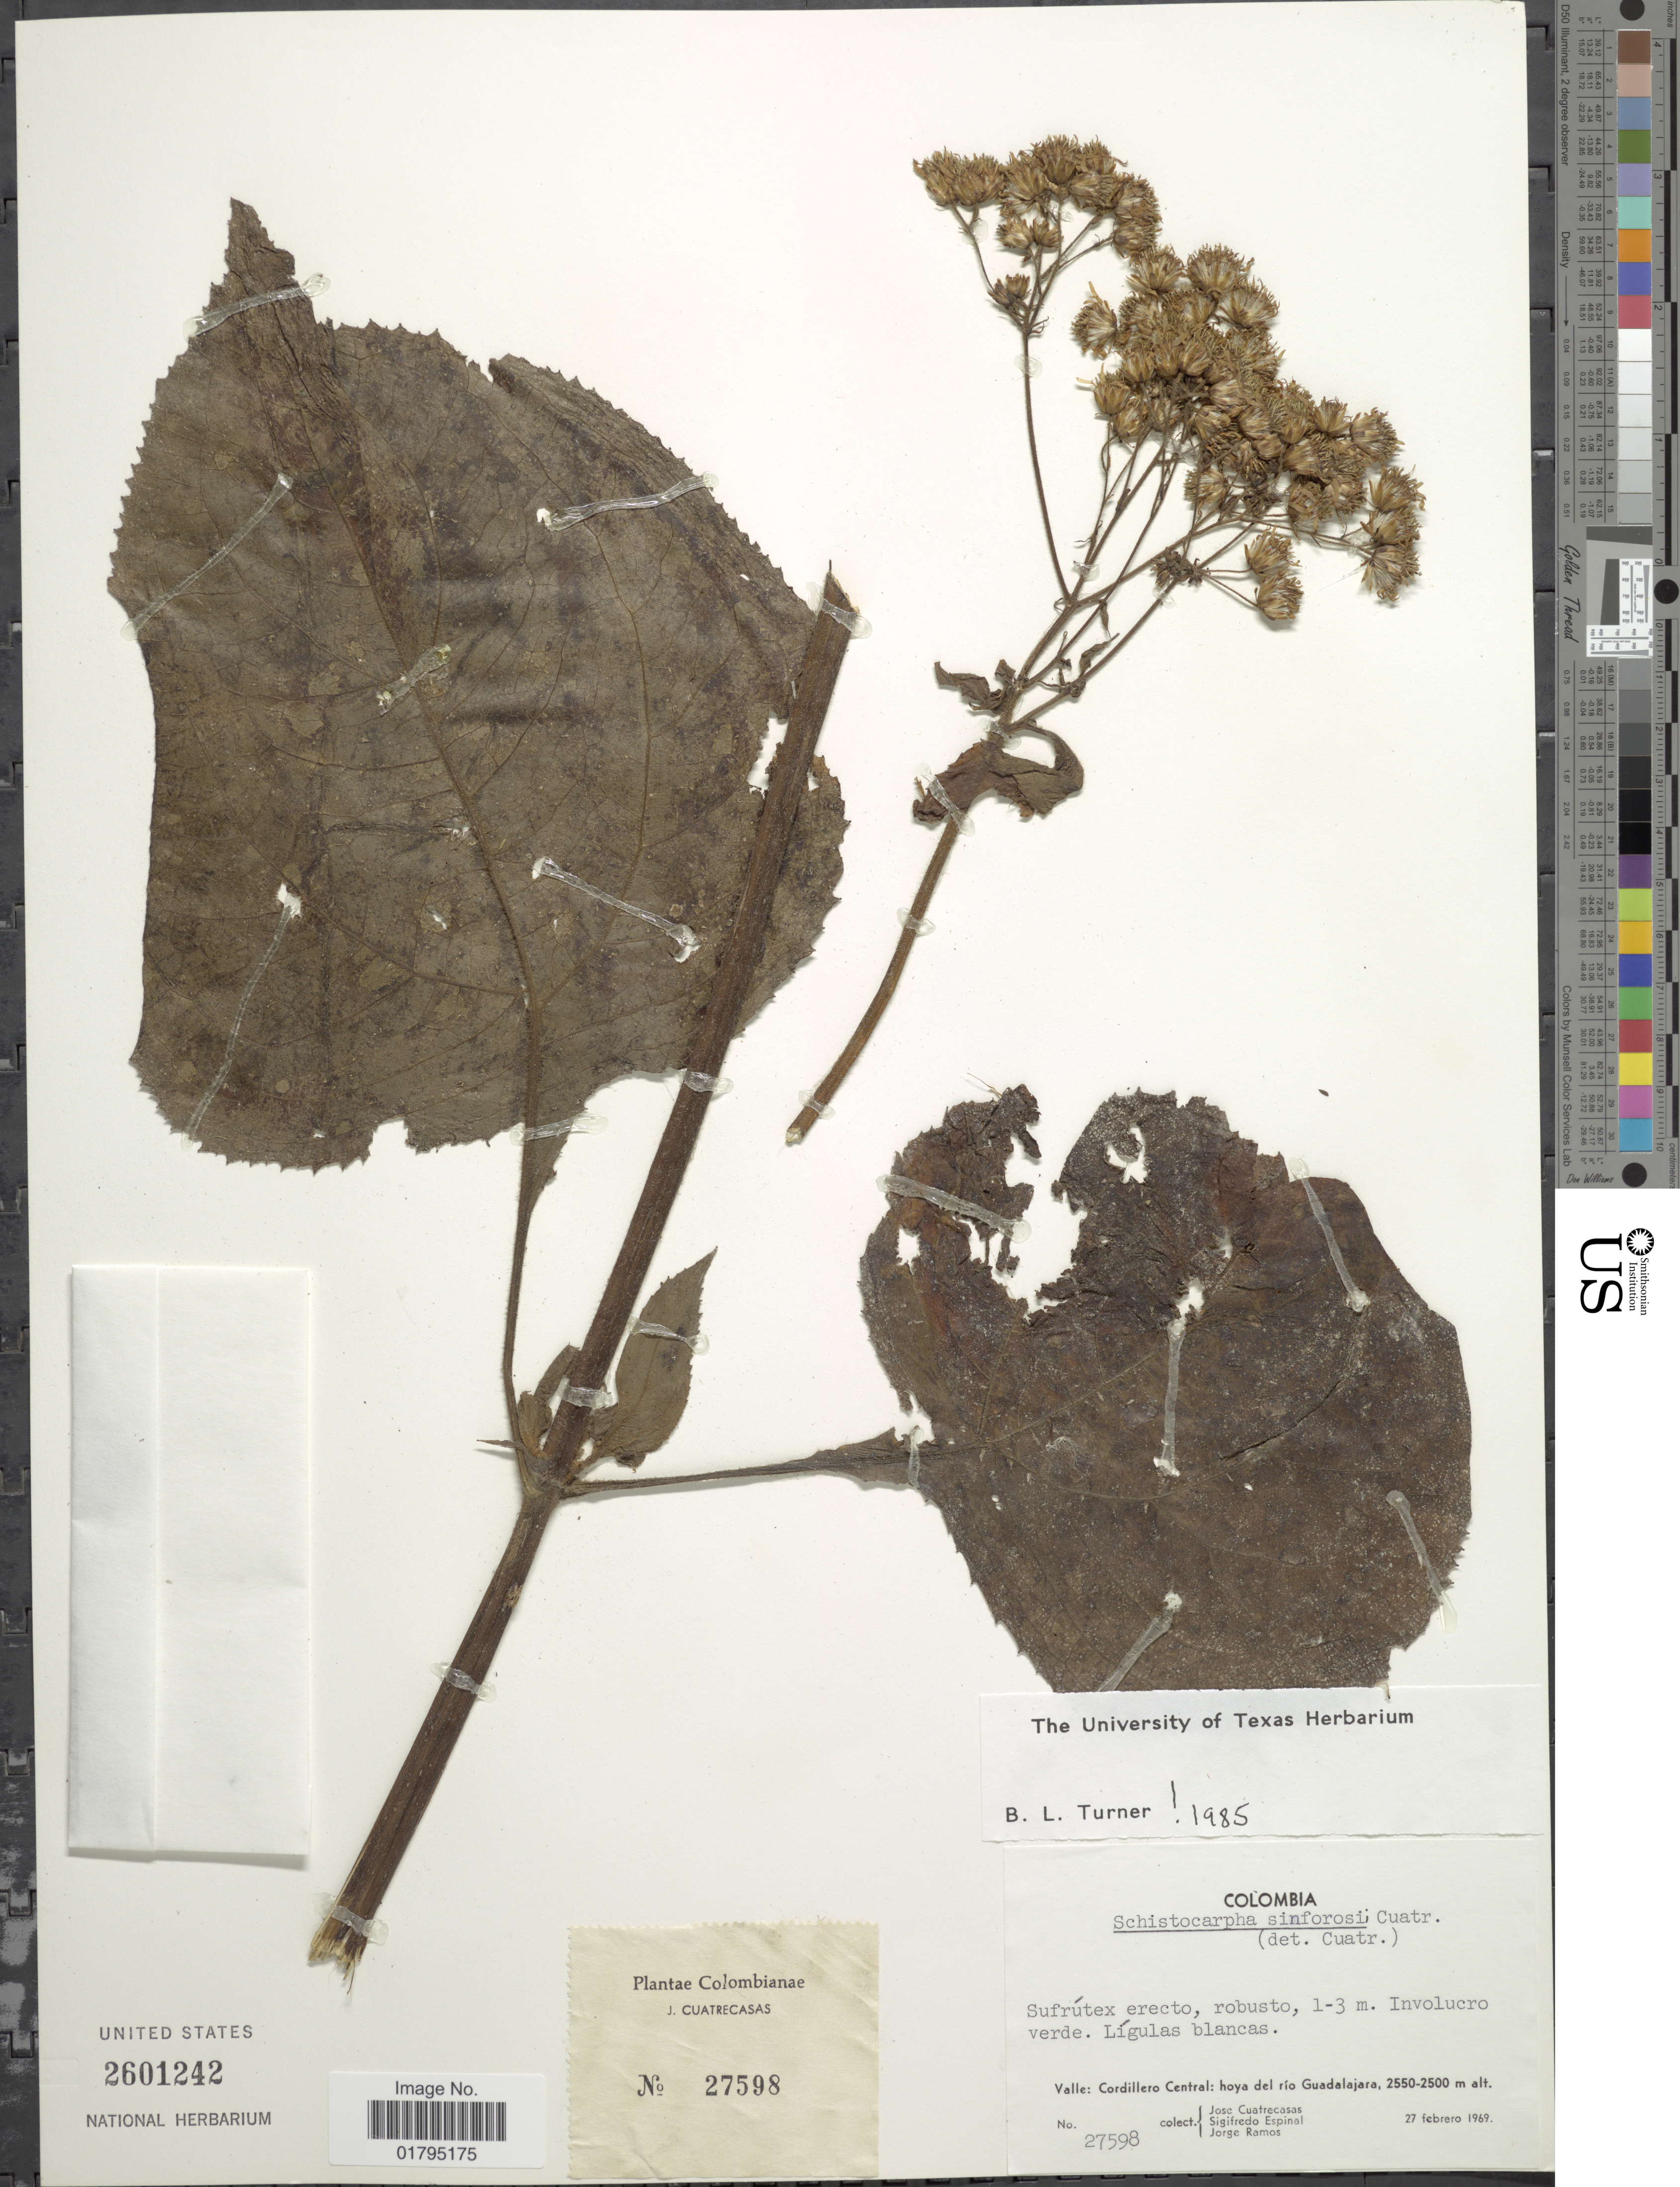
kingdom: Plantae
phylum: Tracheophyta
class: Magnoliopsida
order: Asterales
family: Asteraceae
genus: Schistocarpha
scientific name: Schistocarpha sinforosii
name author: Cuatrec.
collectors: J. Cuatrecasas, S. T. Espinal & J. Ramos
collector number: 27598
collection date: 1969-02-27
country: Colombia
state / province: Valle del Cauca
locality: Valle: Cordillera Central: hoya del rio Guadalajara.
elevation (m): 2500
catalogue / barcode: US 2601242